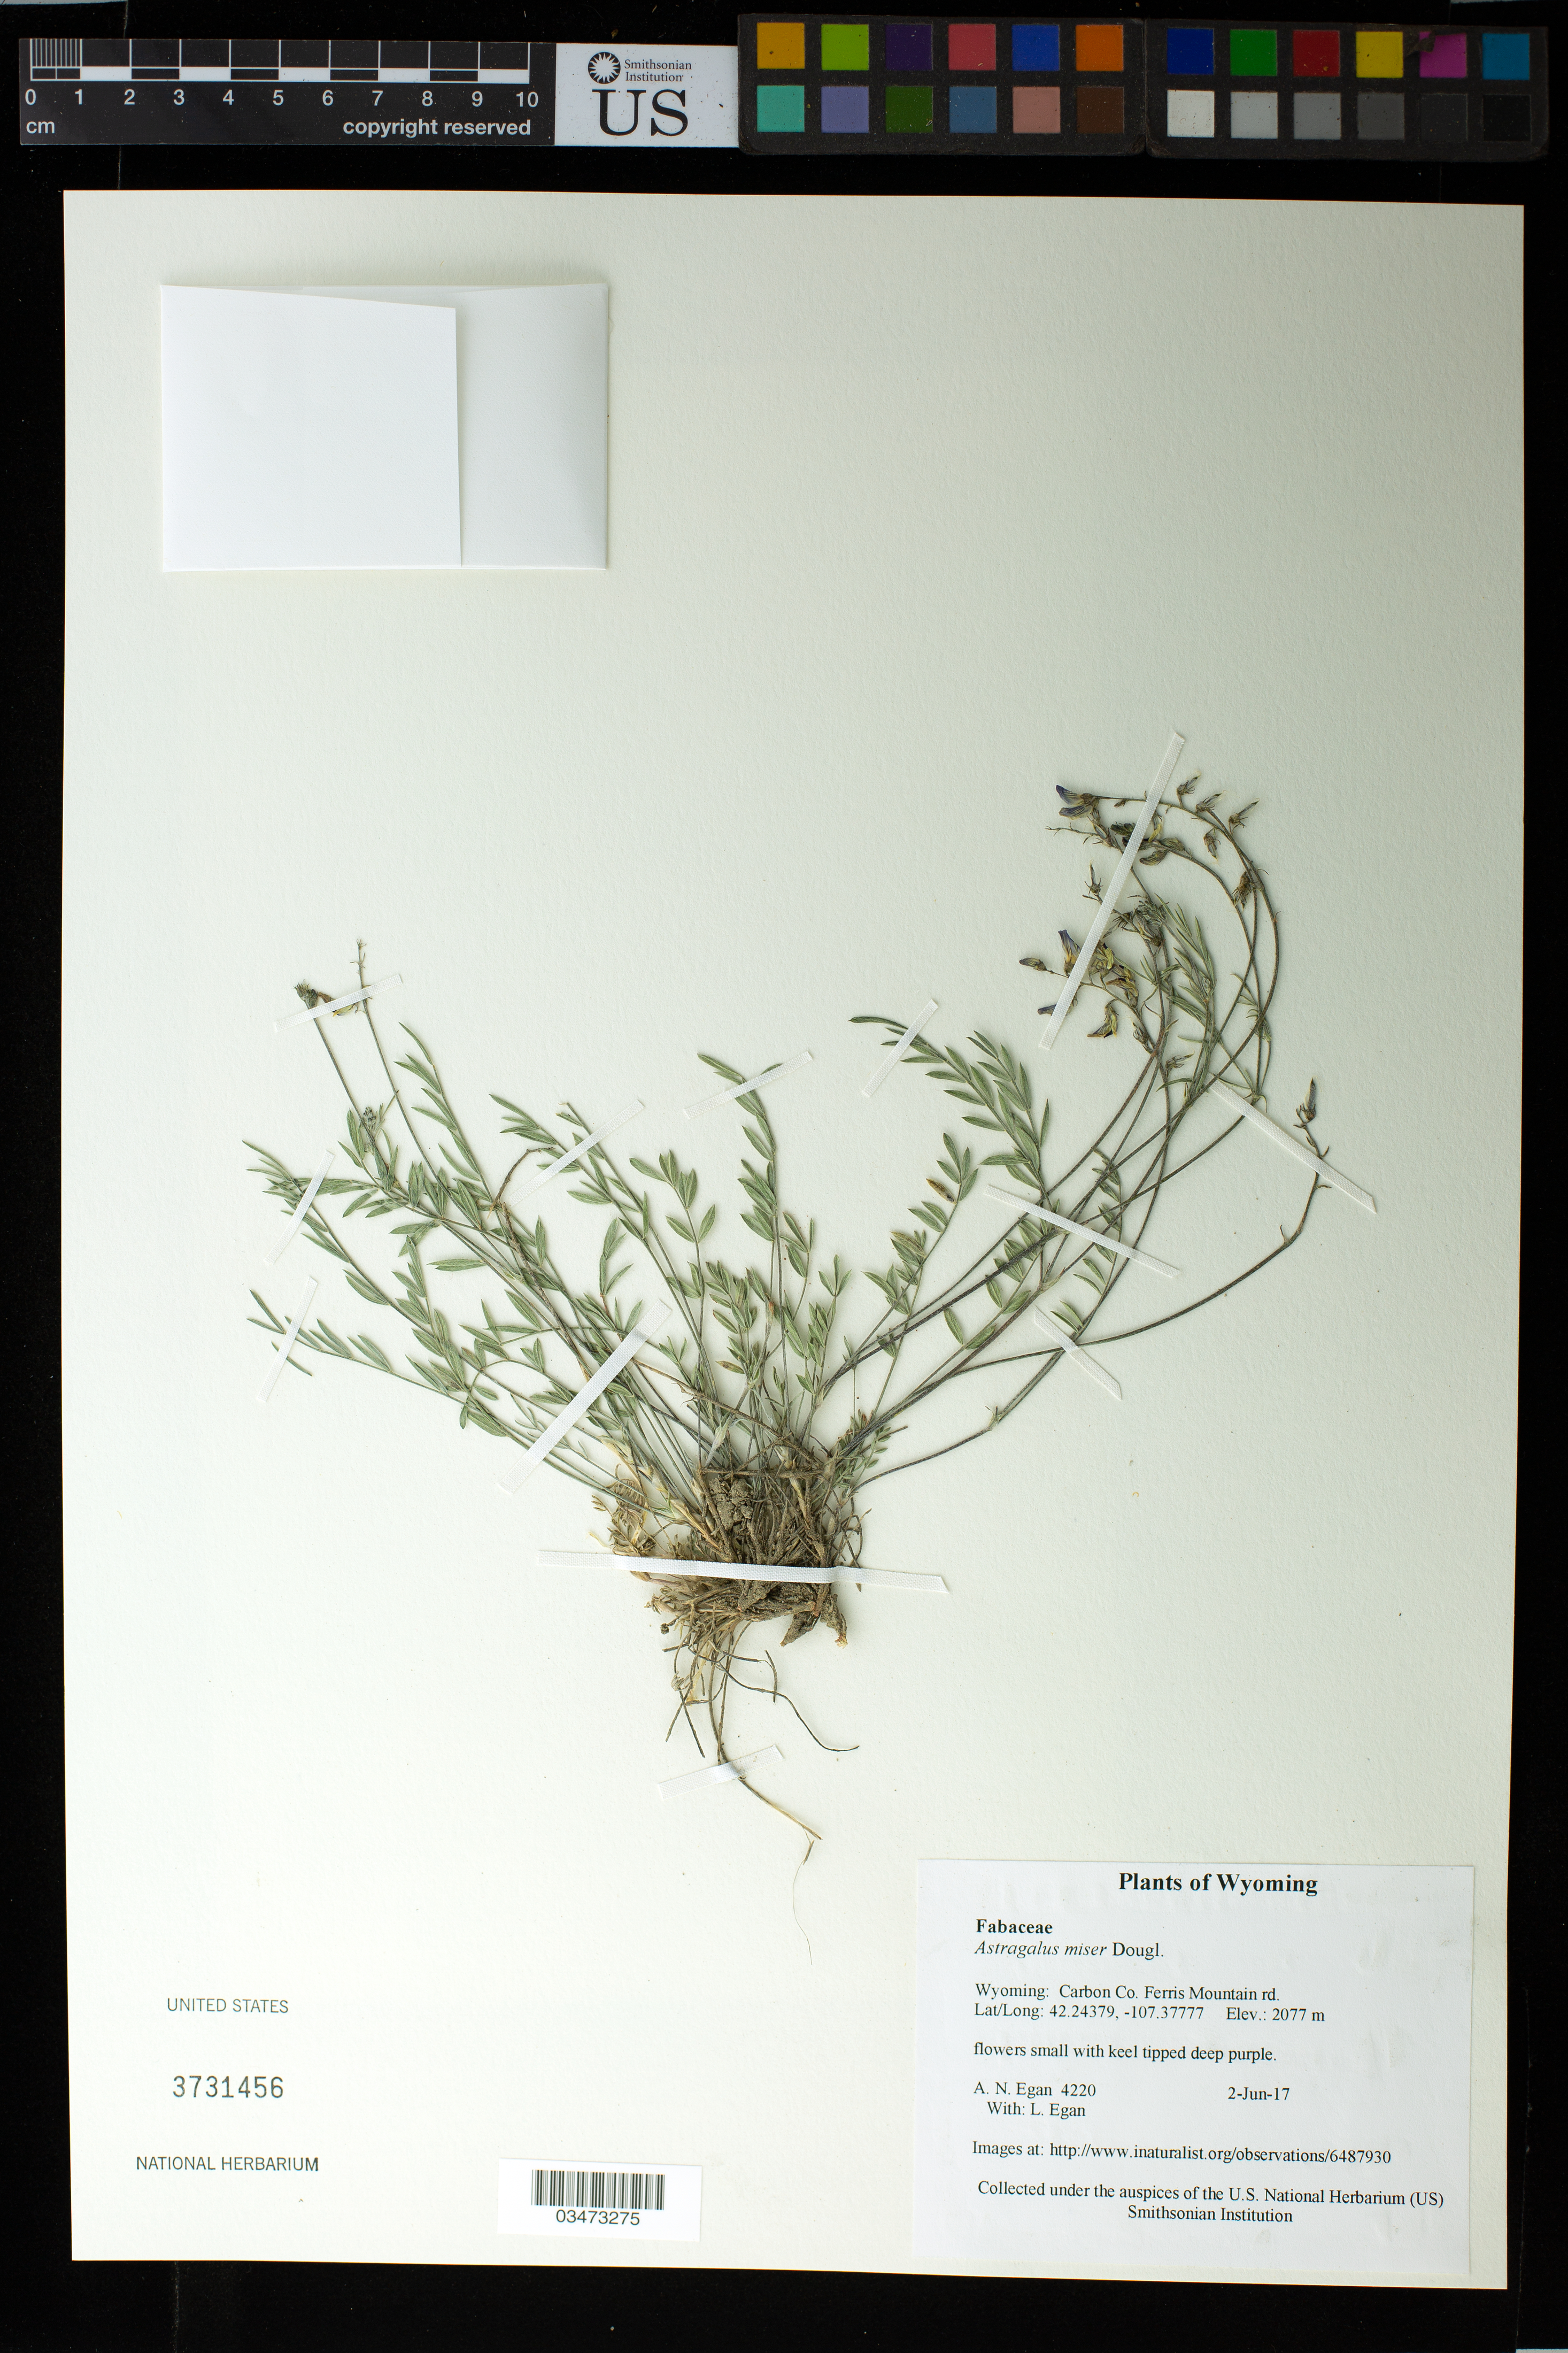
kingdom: Plantae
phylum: Tracheophyta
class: Magnoliopsida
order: Fabales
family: Fabaceae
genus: Astragalus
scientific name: Astragalus miser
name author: Douglas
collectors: A. N. Egan & L. Egan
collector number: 4220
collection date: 2017-06-02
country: United States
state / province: Wyoming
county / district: Carbon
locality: Ferris Mountain rd. (Property of Gary Raymond. Gave permission)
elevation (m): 2077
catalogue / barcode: US 3731456